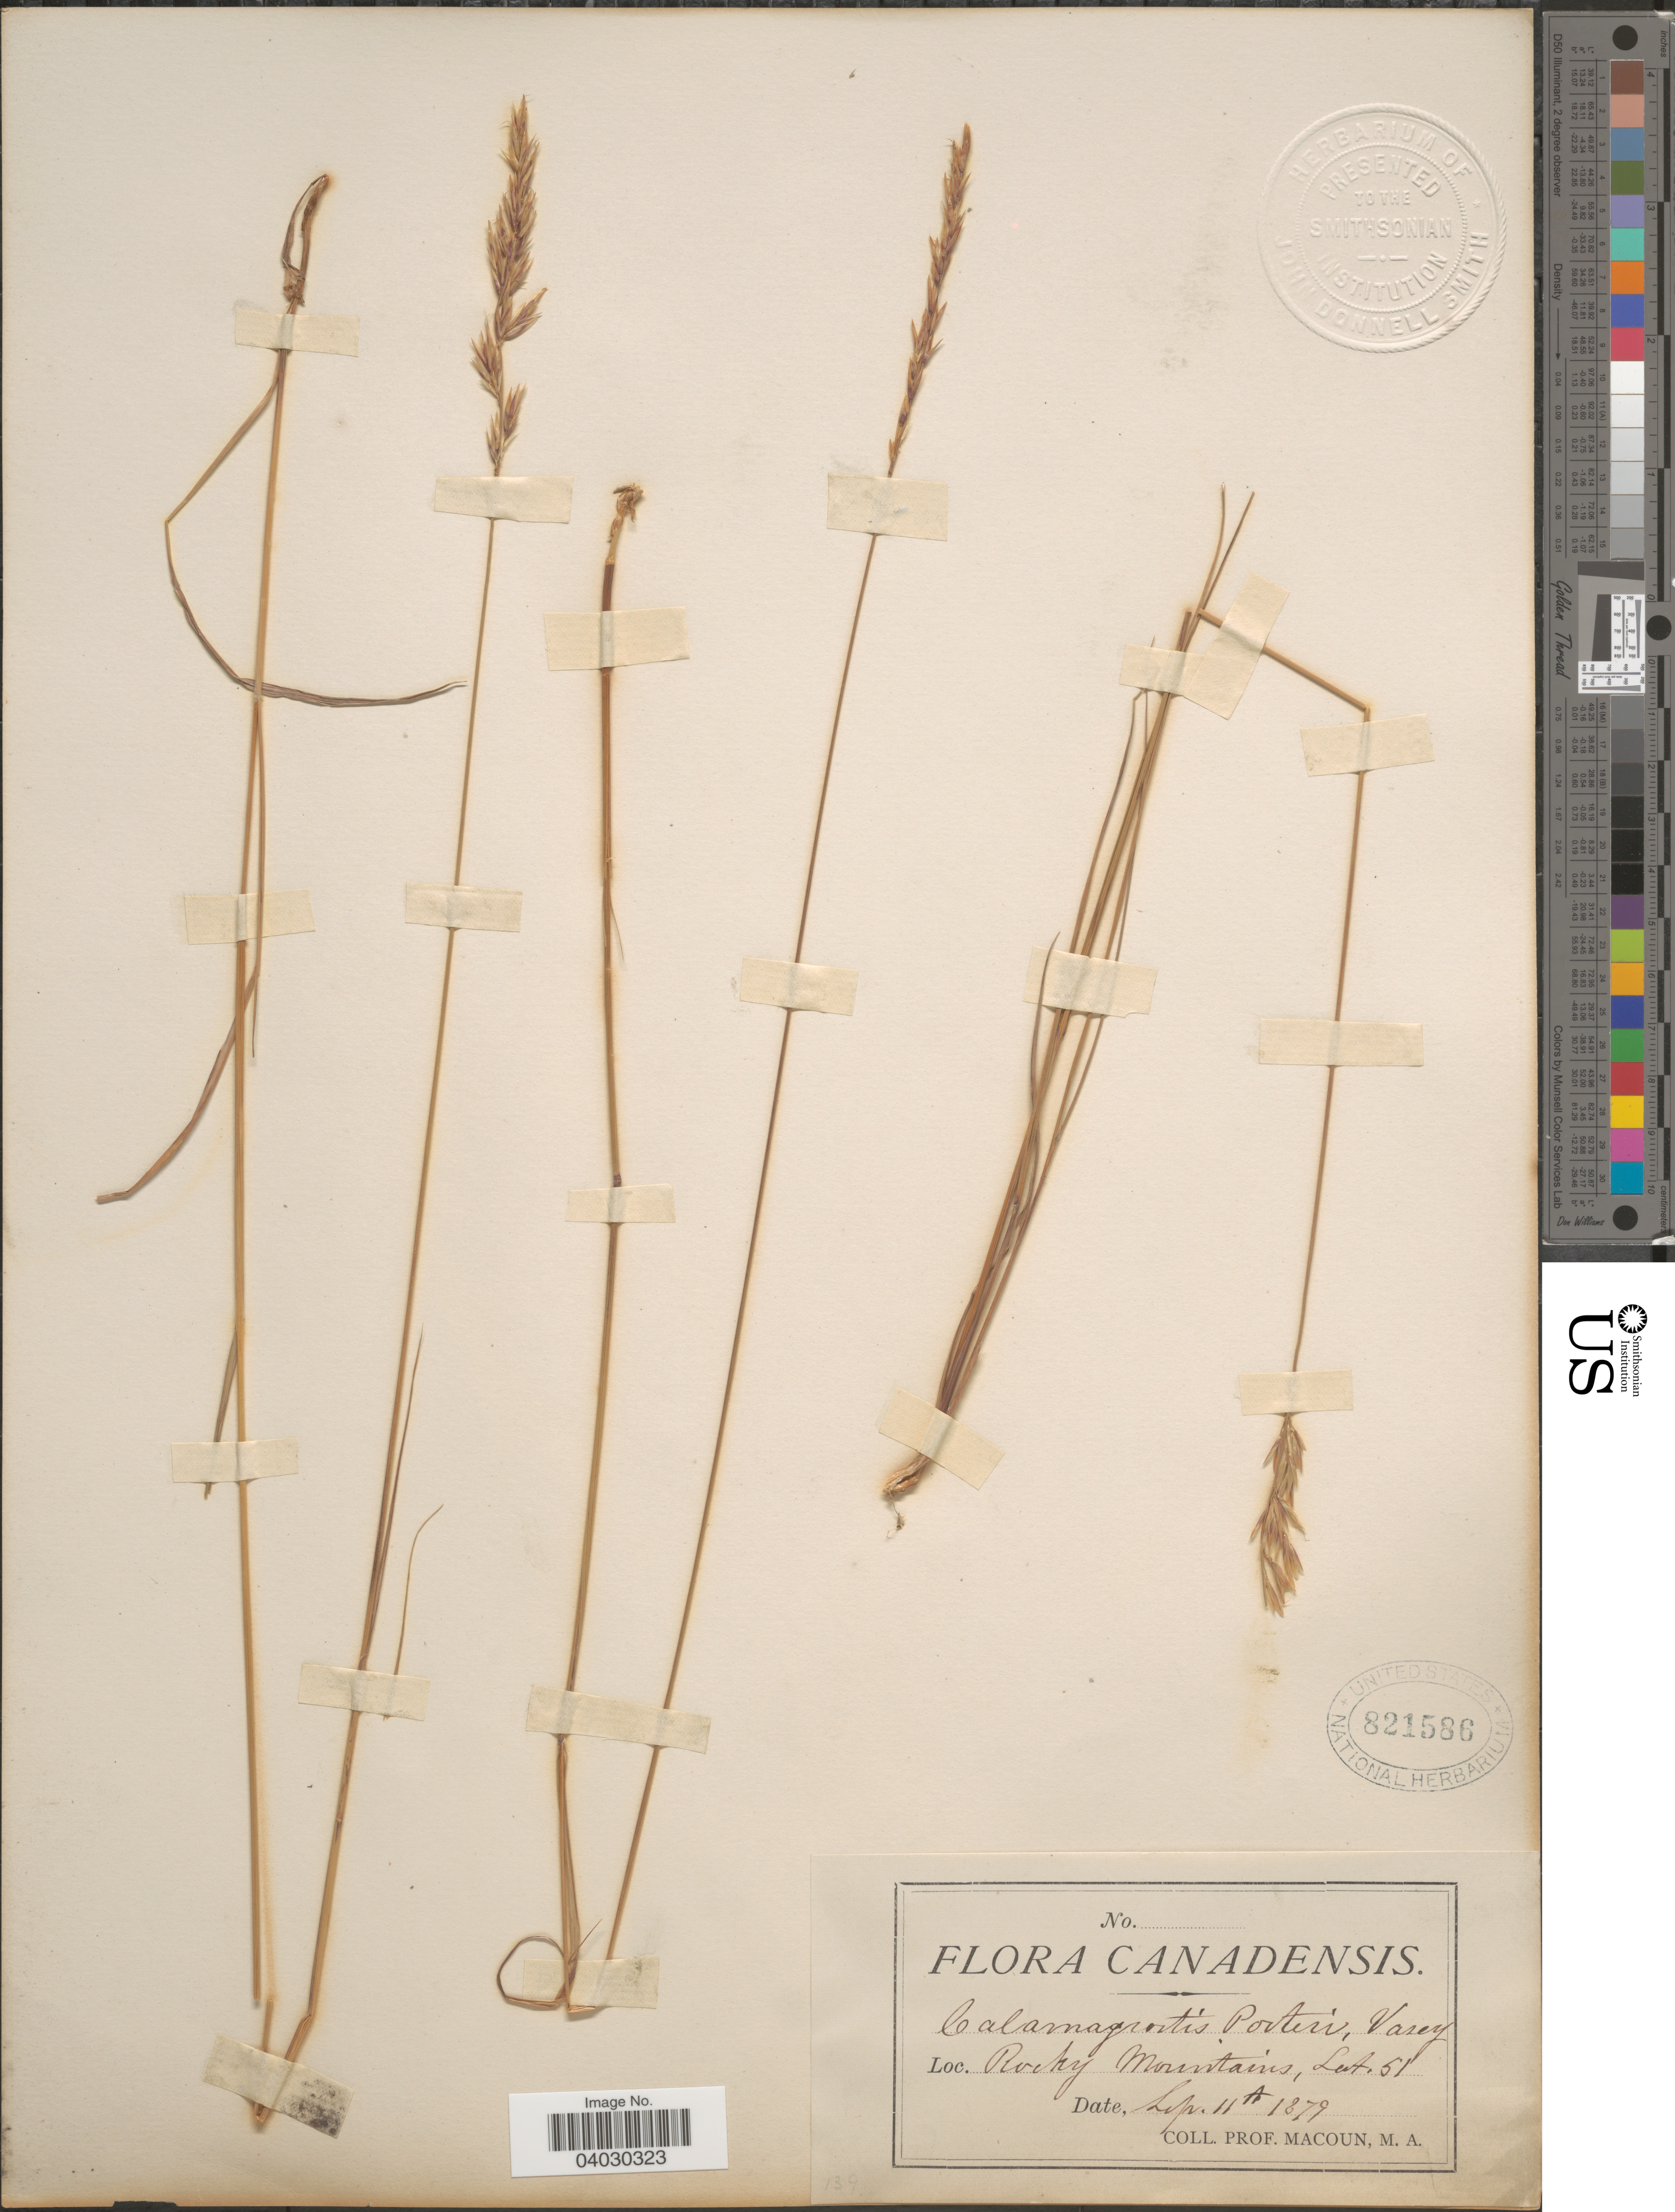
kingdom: Plantae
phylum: Tracheophyta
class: Liliopsida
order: Poales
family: Poaceae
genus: Calamagrostis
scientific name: Calamagrostis purpurascens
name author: R. Br.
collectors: -- Macoun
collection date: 1879-09-11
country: Canada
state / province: Alberta/ British Columbia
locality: Rocky Mountains.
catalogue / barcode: US 821586